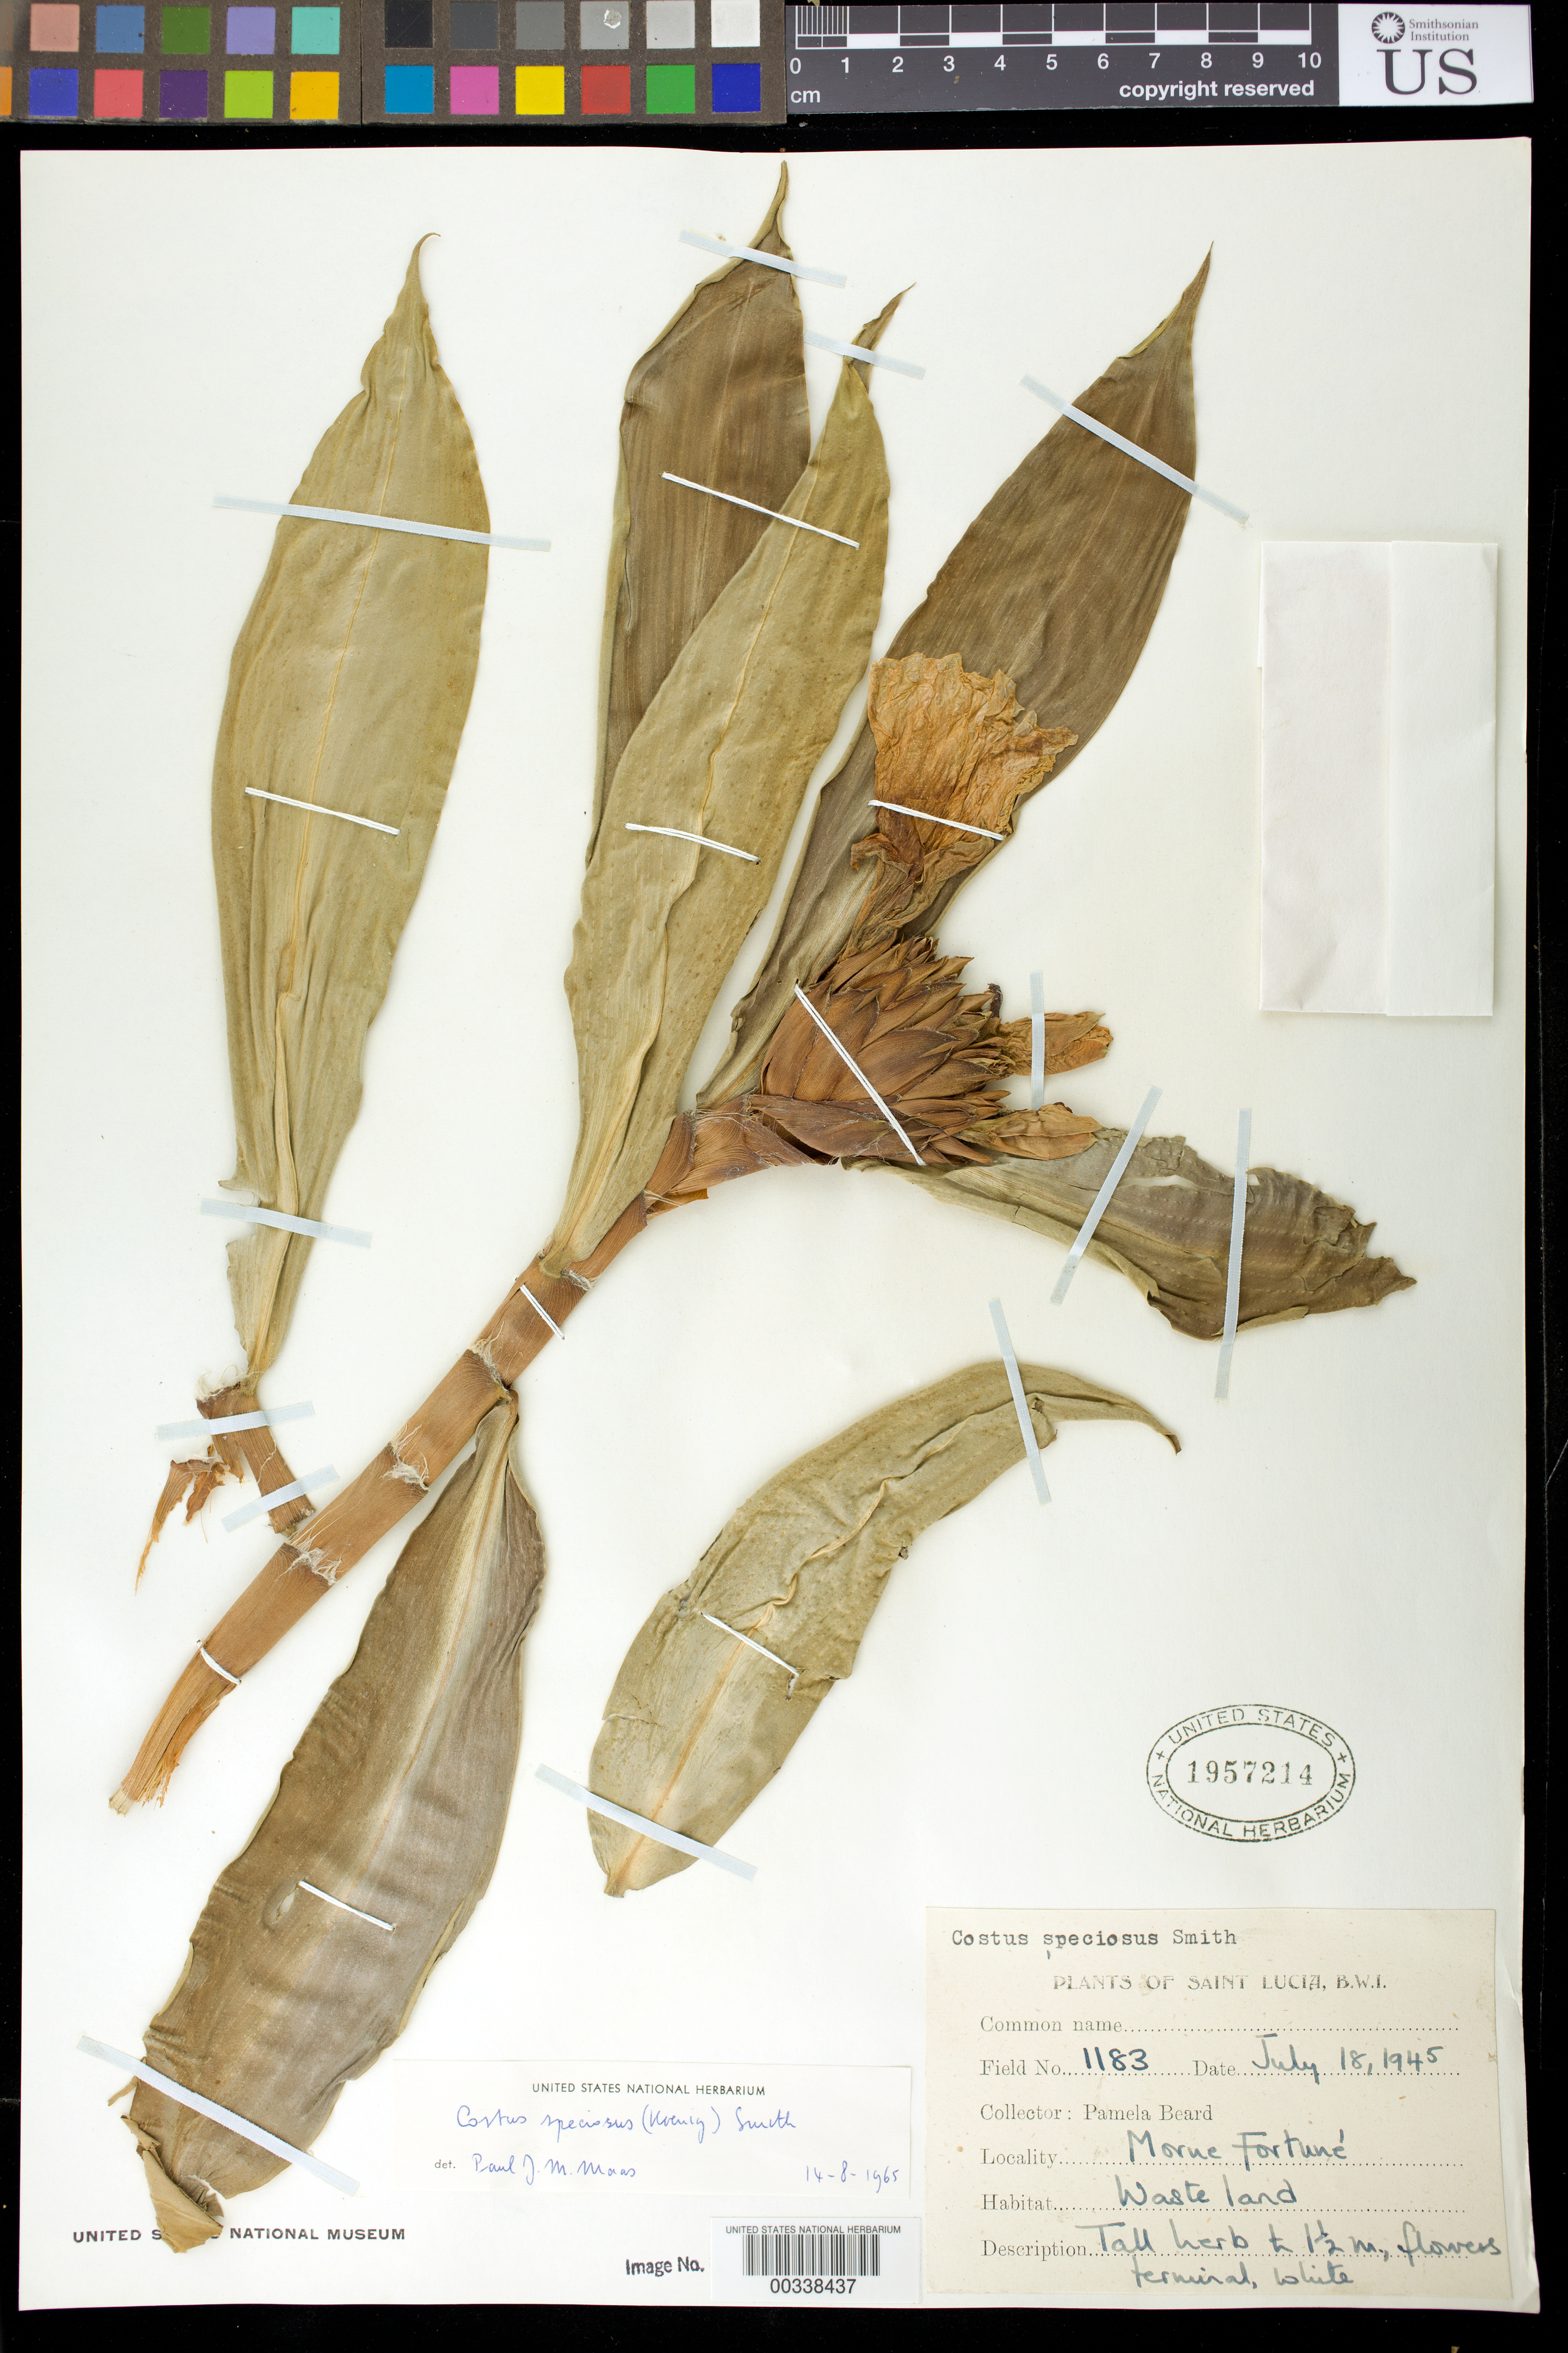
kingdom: Plantae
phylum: Tracheophyta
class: Liliopsida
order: Zingiberales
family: Costaceae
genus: Hellenia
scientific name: Hellenia speciosa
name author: (J. Koenig) S.R. Dutta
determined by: (US) Smithsonian Institution - National Museum of Natural History - Department of Botany (UNITED STATES)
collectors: P. Beard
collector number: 1183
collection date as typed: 18 Jul 1945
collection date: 1945-07-18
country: St. Lucia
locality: Morue fortune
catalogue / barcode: US 1957214